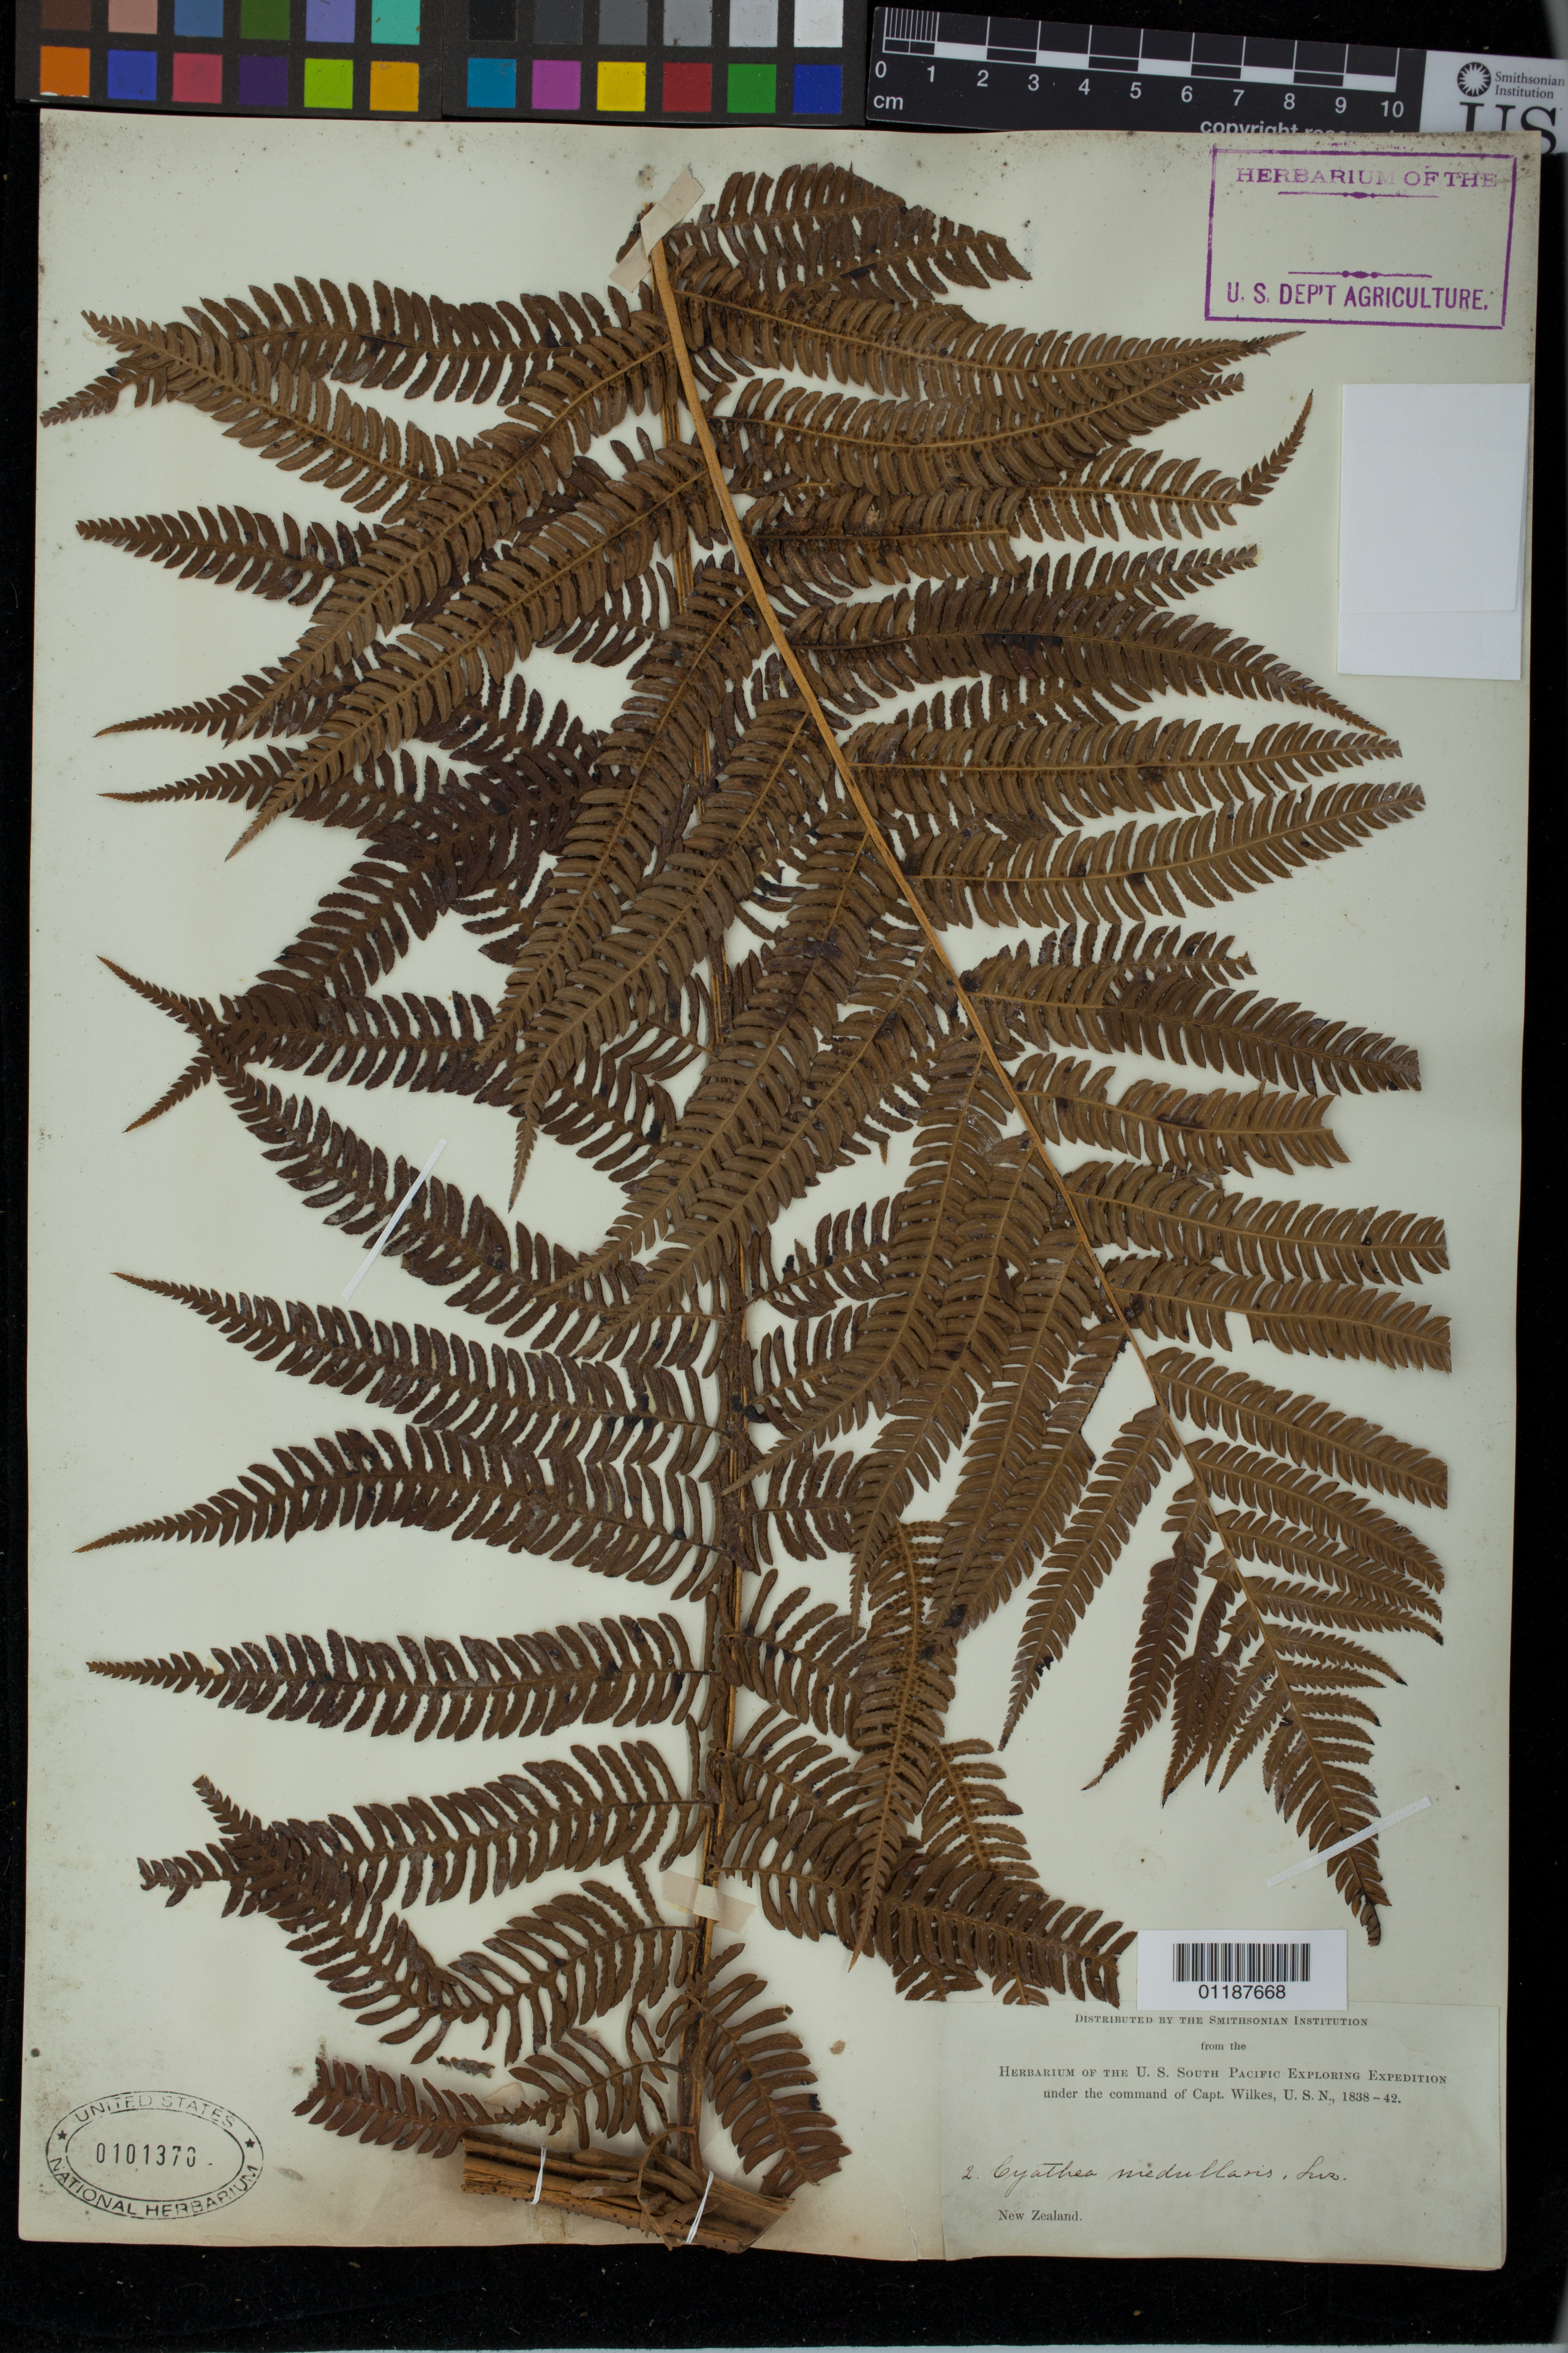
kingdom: Plantae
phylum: Tracheophyta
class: Polypodiopsida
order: Cyatheales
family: Cyatheaceae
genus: Sphaeropteris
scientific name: Sphaeropteris medullaris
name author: (G. Forst.) Bernh.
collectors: Wilkes Explor. Exped.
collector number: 2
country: New Zealand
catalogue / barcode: US 101370